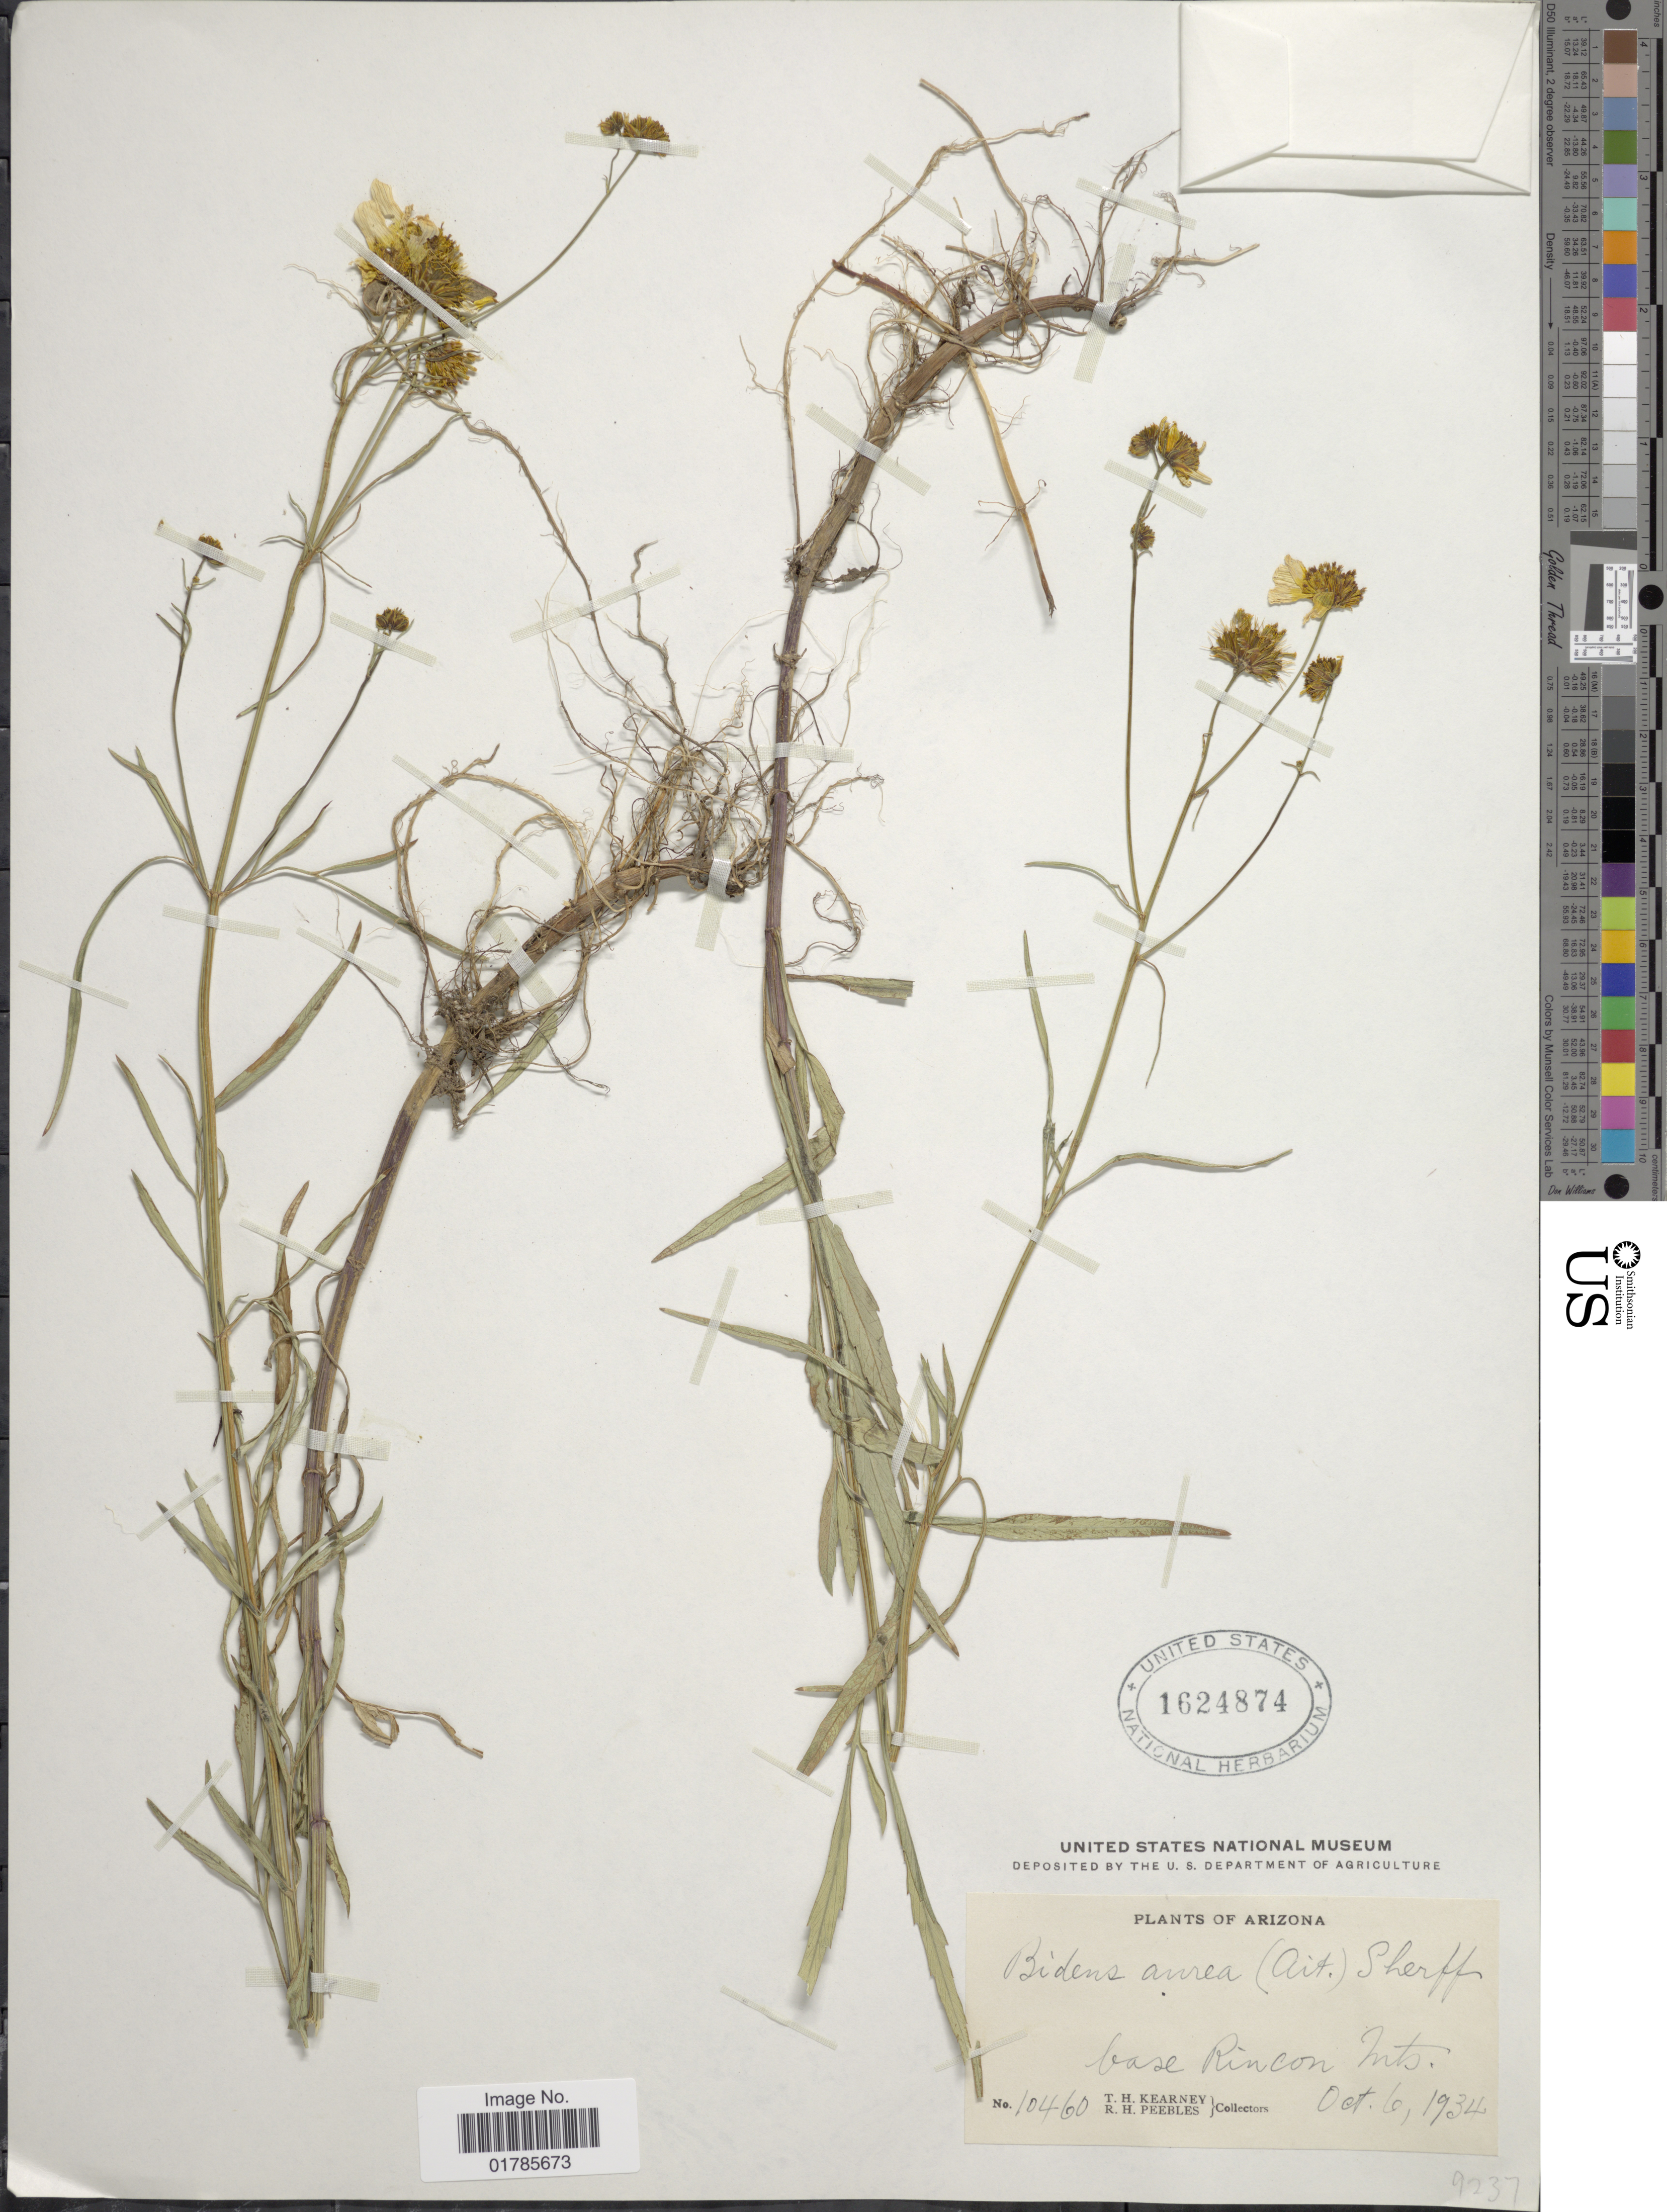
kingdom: Plantae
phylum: Tracheophyta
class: Magnoliopsida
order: Asterales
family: Asteraceae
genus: Bidens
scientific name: Bidens aurea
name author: (Aiton) Sherff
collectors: T. H. Kearney & R. H. Peebles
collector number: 10460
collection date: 1934-10-06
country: United States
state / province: Arizona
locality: Base Rincon mts.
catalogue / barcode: US 1624874